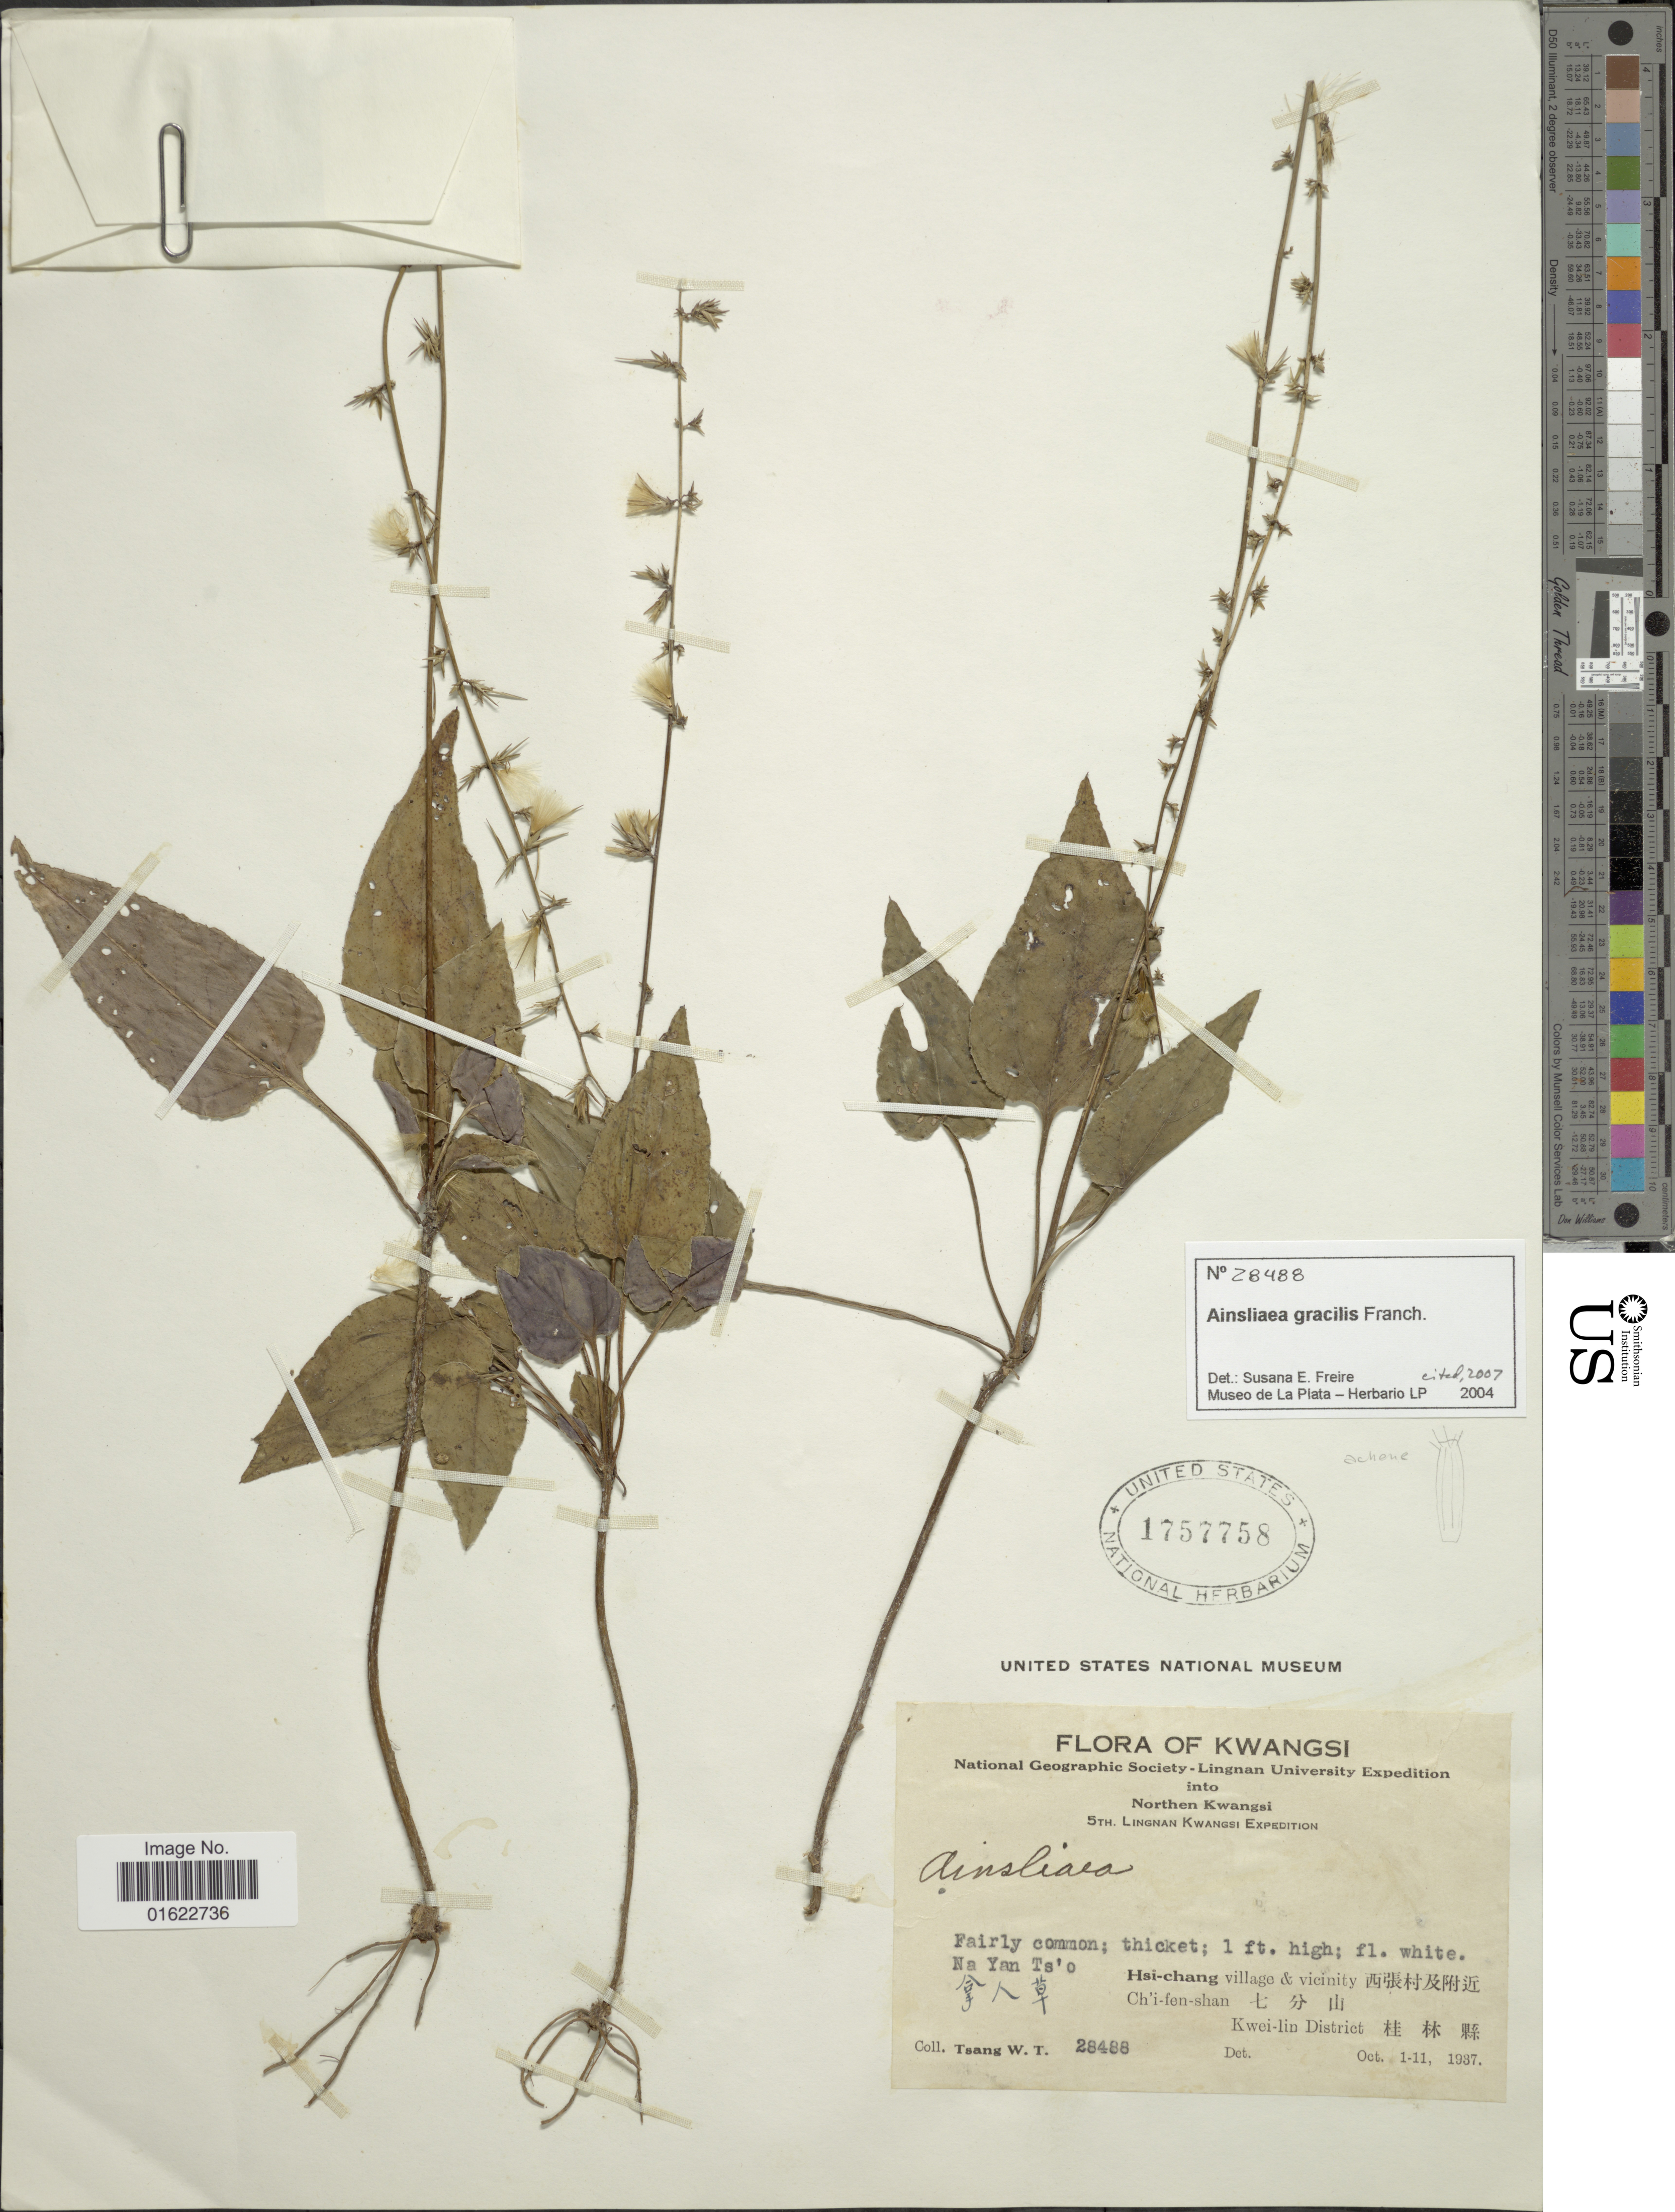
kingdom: Plantae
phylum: Tracheophyta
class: Magnoliopsida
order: Asterales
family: Asteraceae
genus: Ainsliaea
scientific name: Ainsliaea gracilis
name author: Franch.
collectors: W. T. Tsang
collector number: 28488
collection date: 1937-10-01/1937-10-11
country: China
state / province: Guangxi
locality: Kwasi,Na Yan Ts'o, Hsi-chang village & vicinity, Chi'i-fen-shan, Kwei-lin District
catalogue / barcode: US 1757758